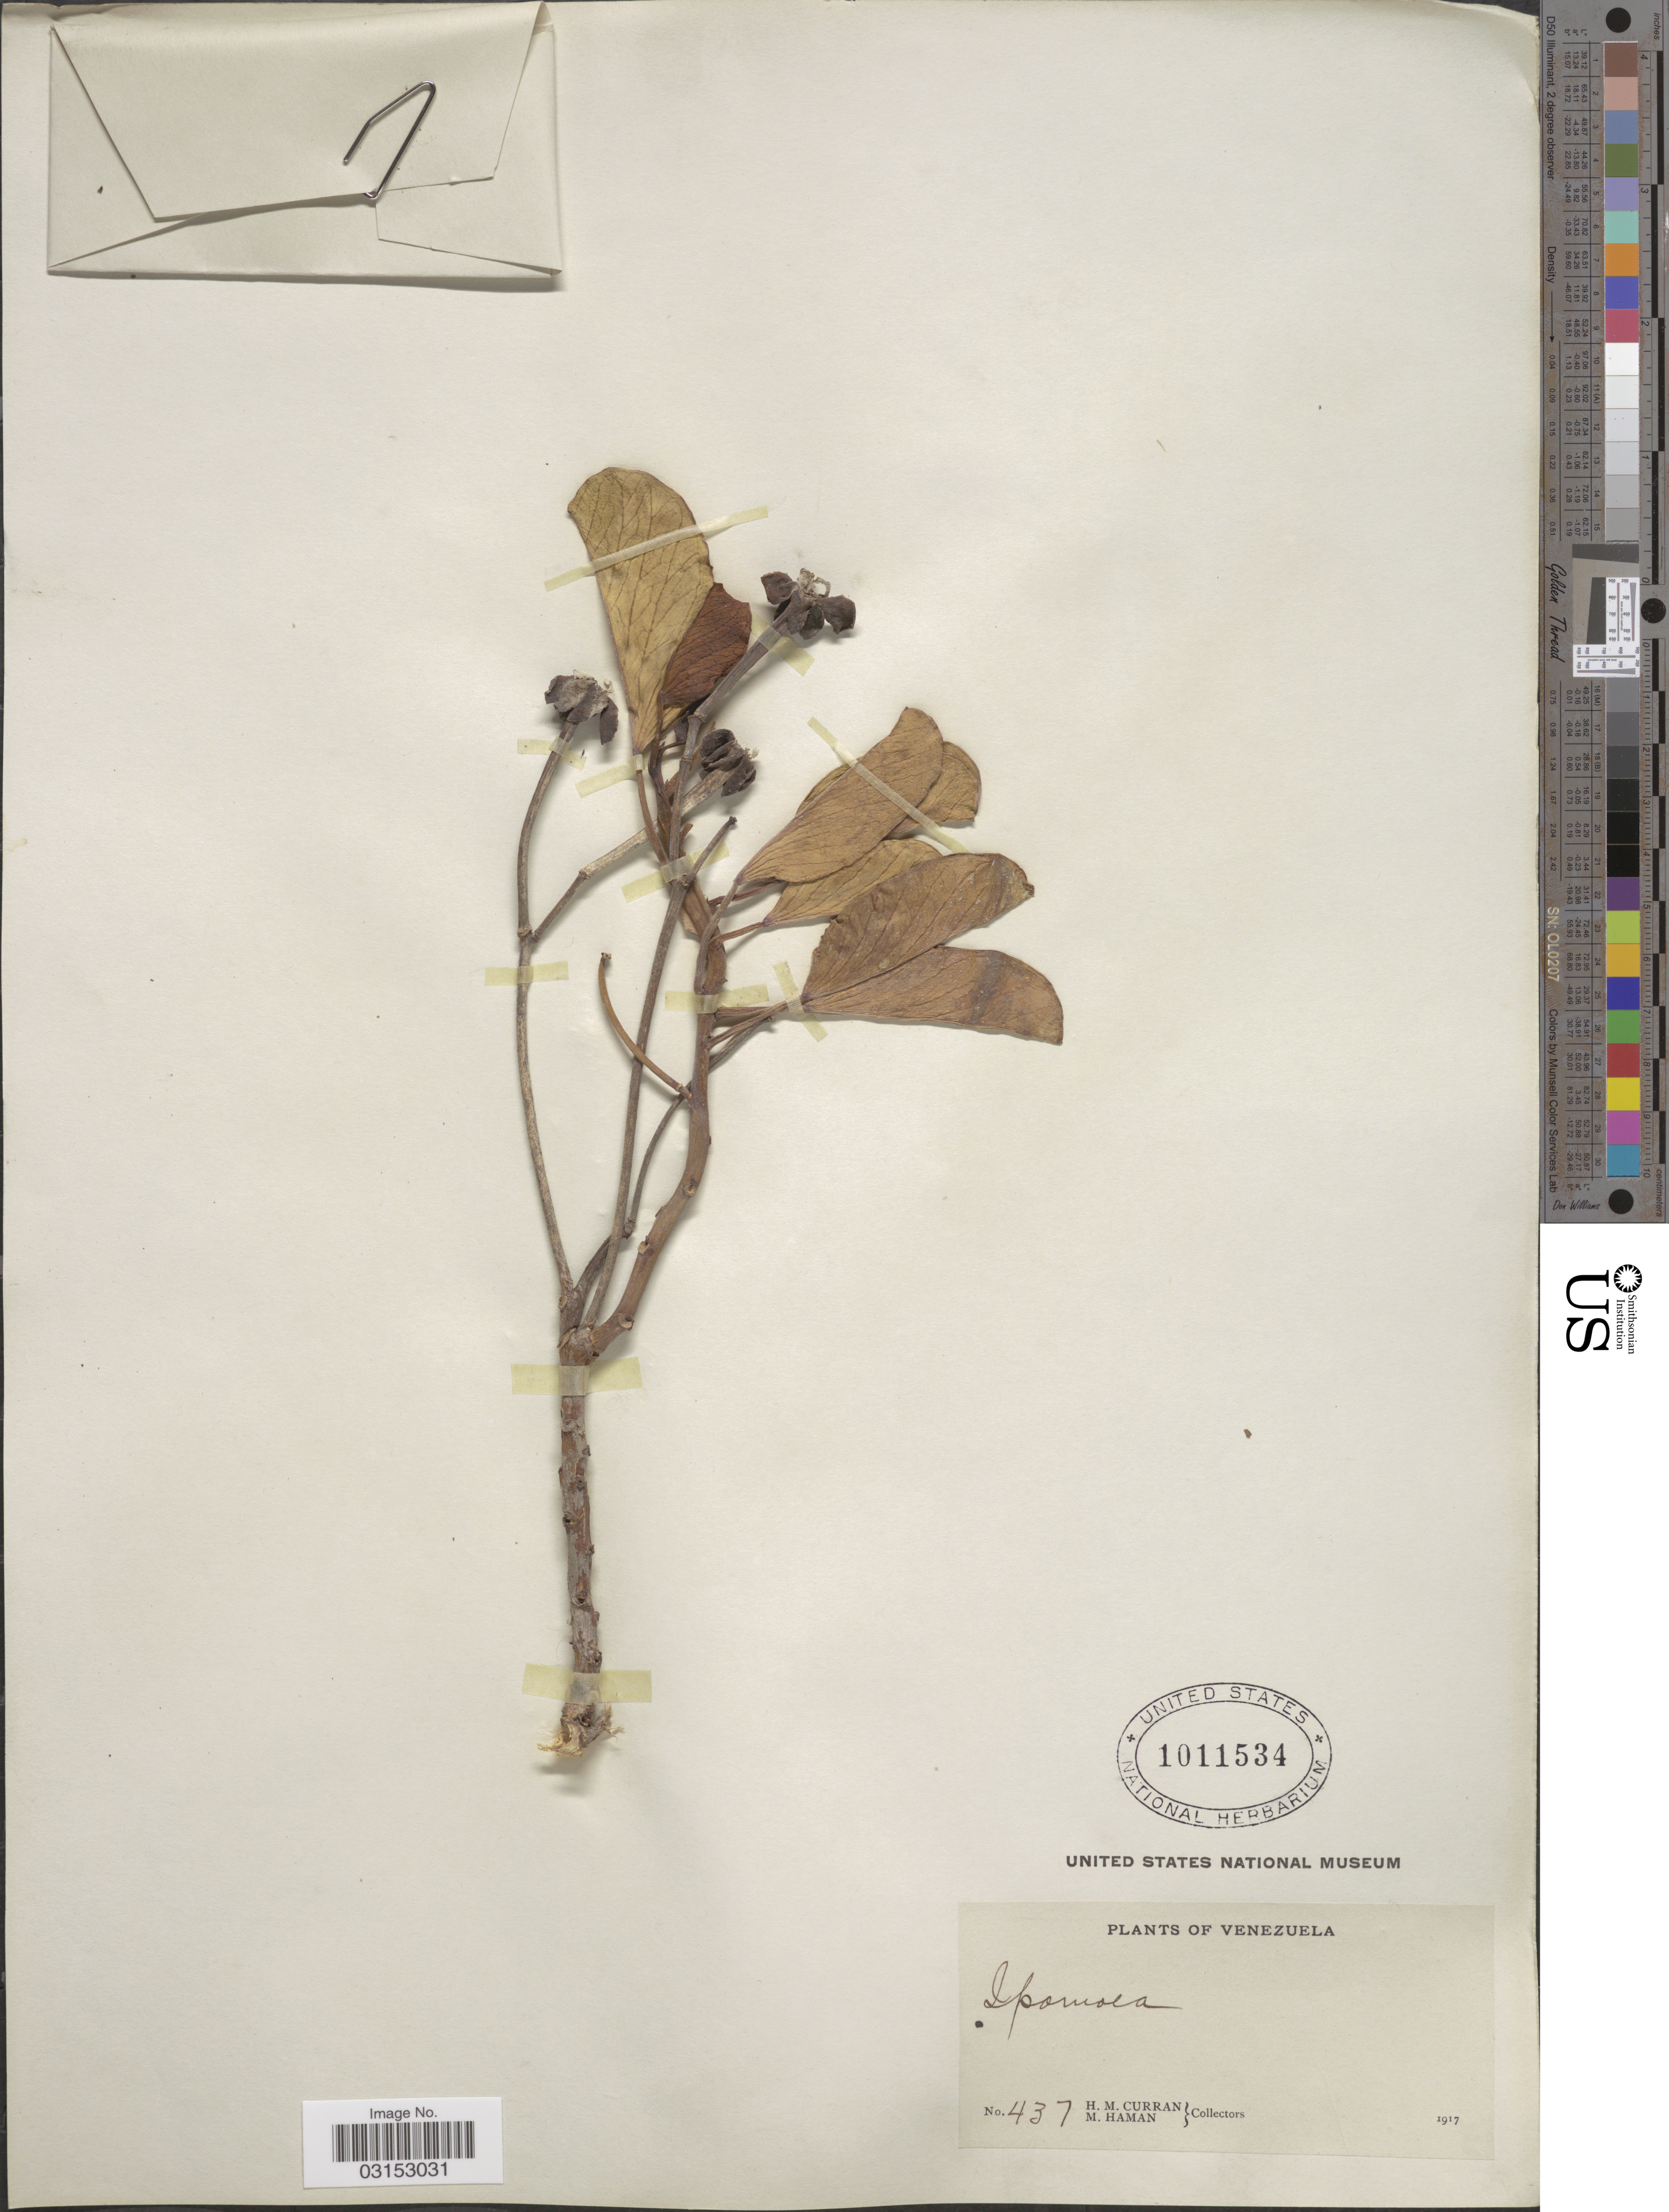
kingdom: Plantae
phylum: Tracheophyta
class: Magnoliopsida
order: Solanales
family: Convolvulaceae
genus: Ipomoea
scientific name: Ipomoea pes-caprae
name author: (L.) R. Br.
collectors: H. M. Curran & M. Haman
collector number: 437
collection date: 1917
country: Venezuela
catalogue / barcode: US 1011534